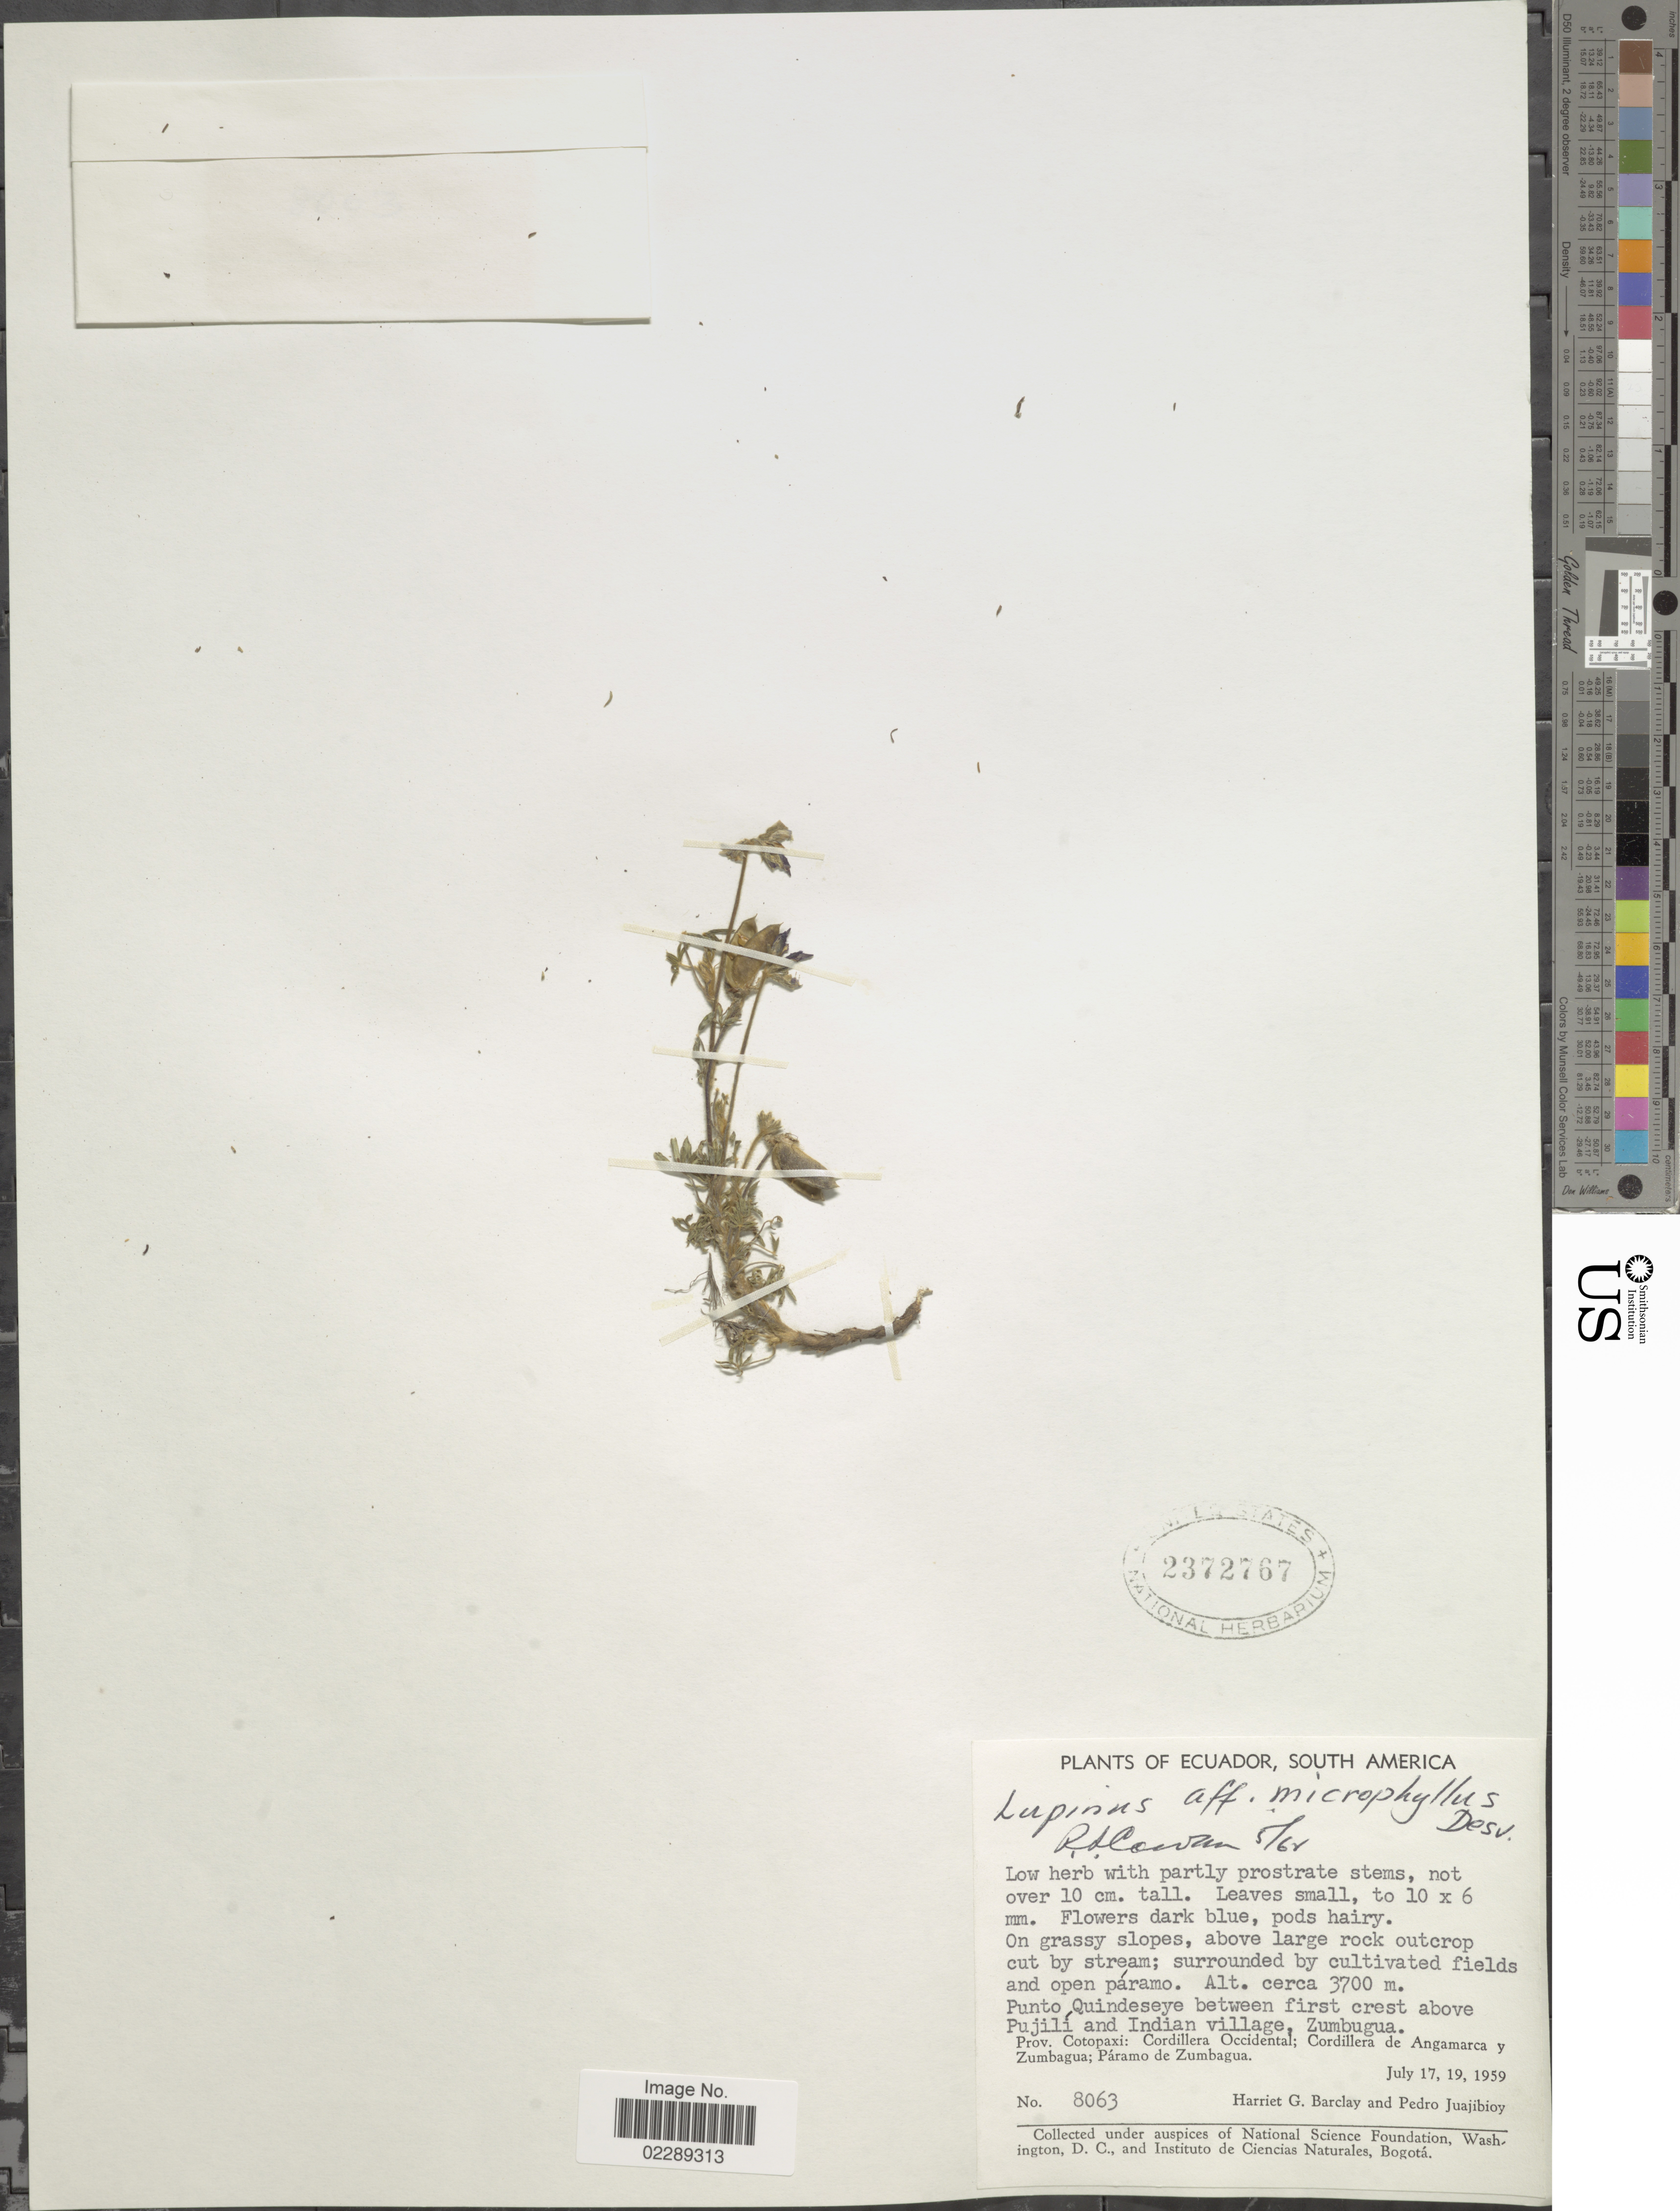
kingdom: Plantae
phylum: Tracheophyta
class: Magnoliopsida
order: Fabales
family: Fabaceae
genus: Lupinus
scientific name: Lupinus microphyllus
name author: Desr.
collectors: H. G. Barclay & P. Juajibioy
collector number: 8063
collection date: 1959-07-17/1959-07-19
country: Ecuador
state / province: Cotopaxi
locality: Punto Quindeseye between first crest above Pujilí and Indian village, Zumbugua. Prov. Cotopaxi: Cordillera Occidental; Cordillera de Angamarca y Zumbagua; Páramo de Zumbagua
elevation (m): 3700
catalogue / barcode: US 2372767